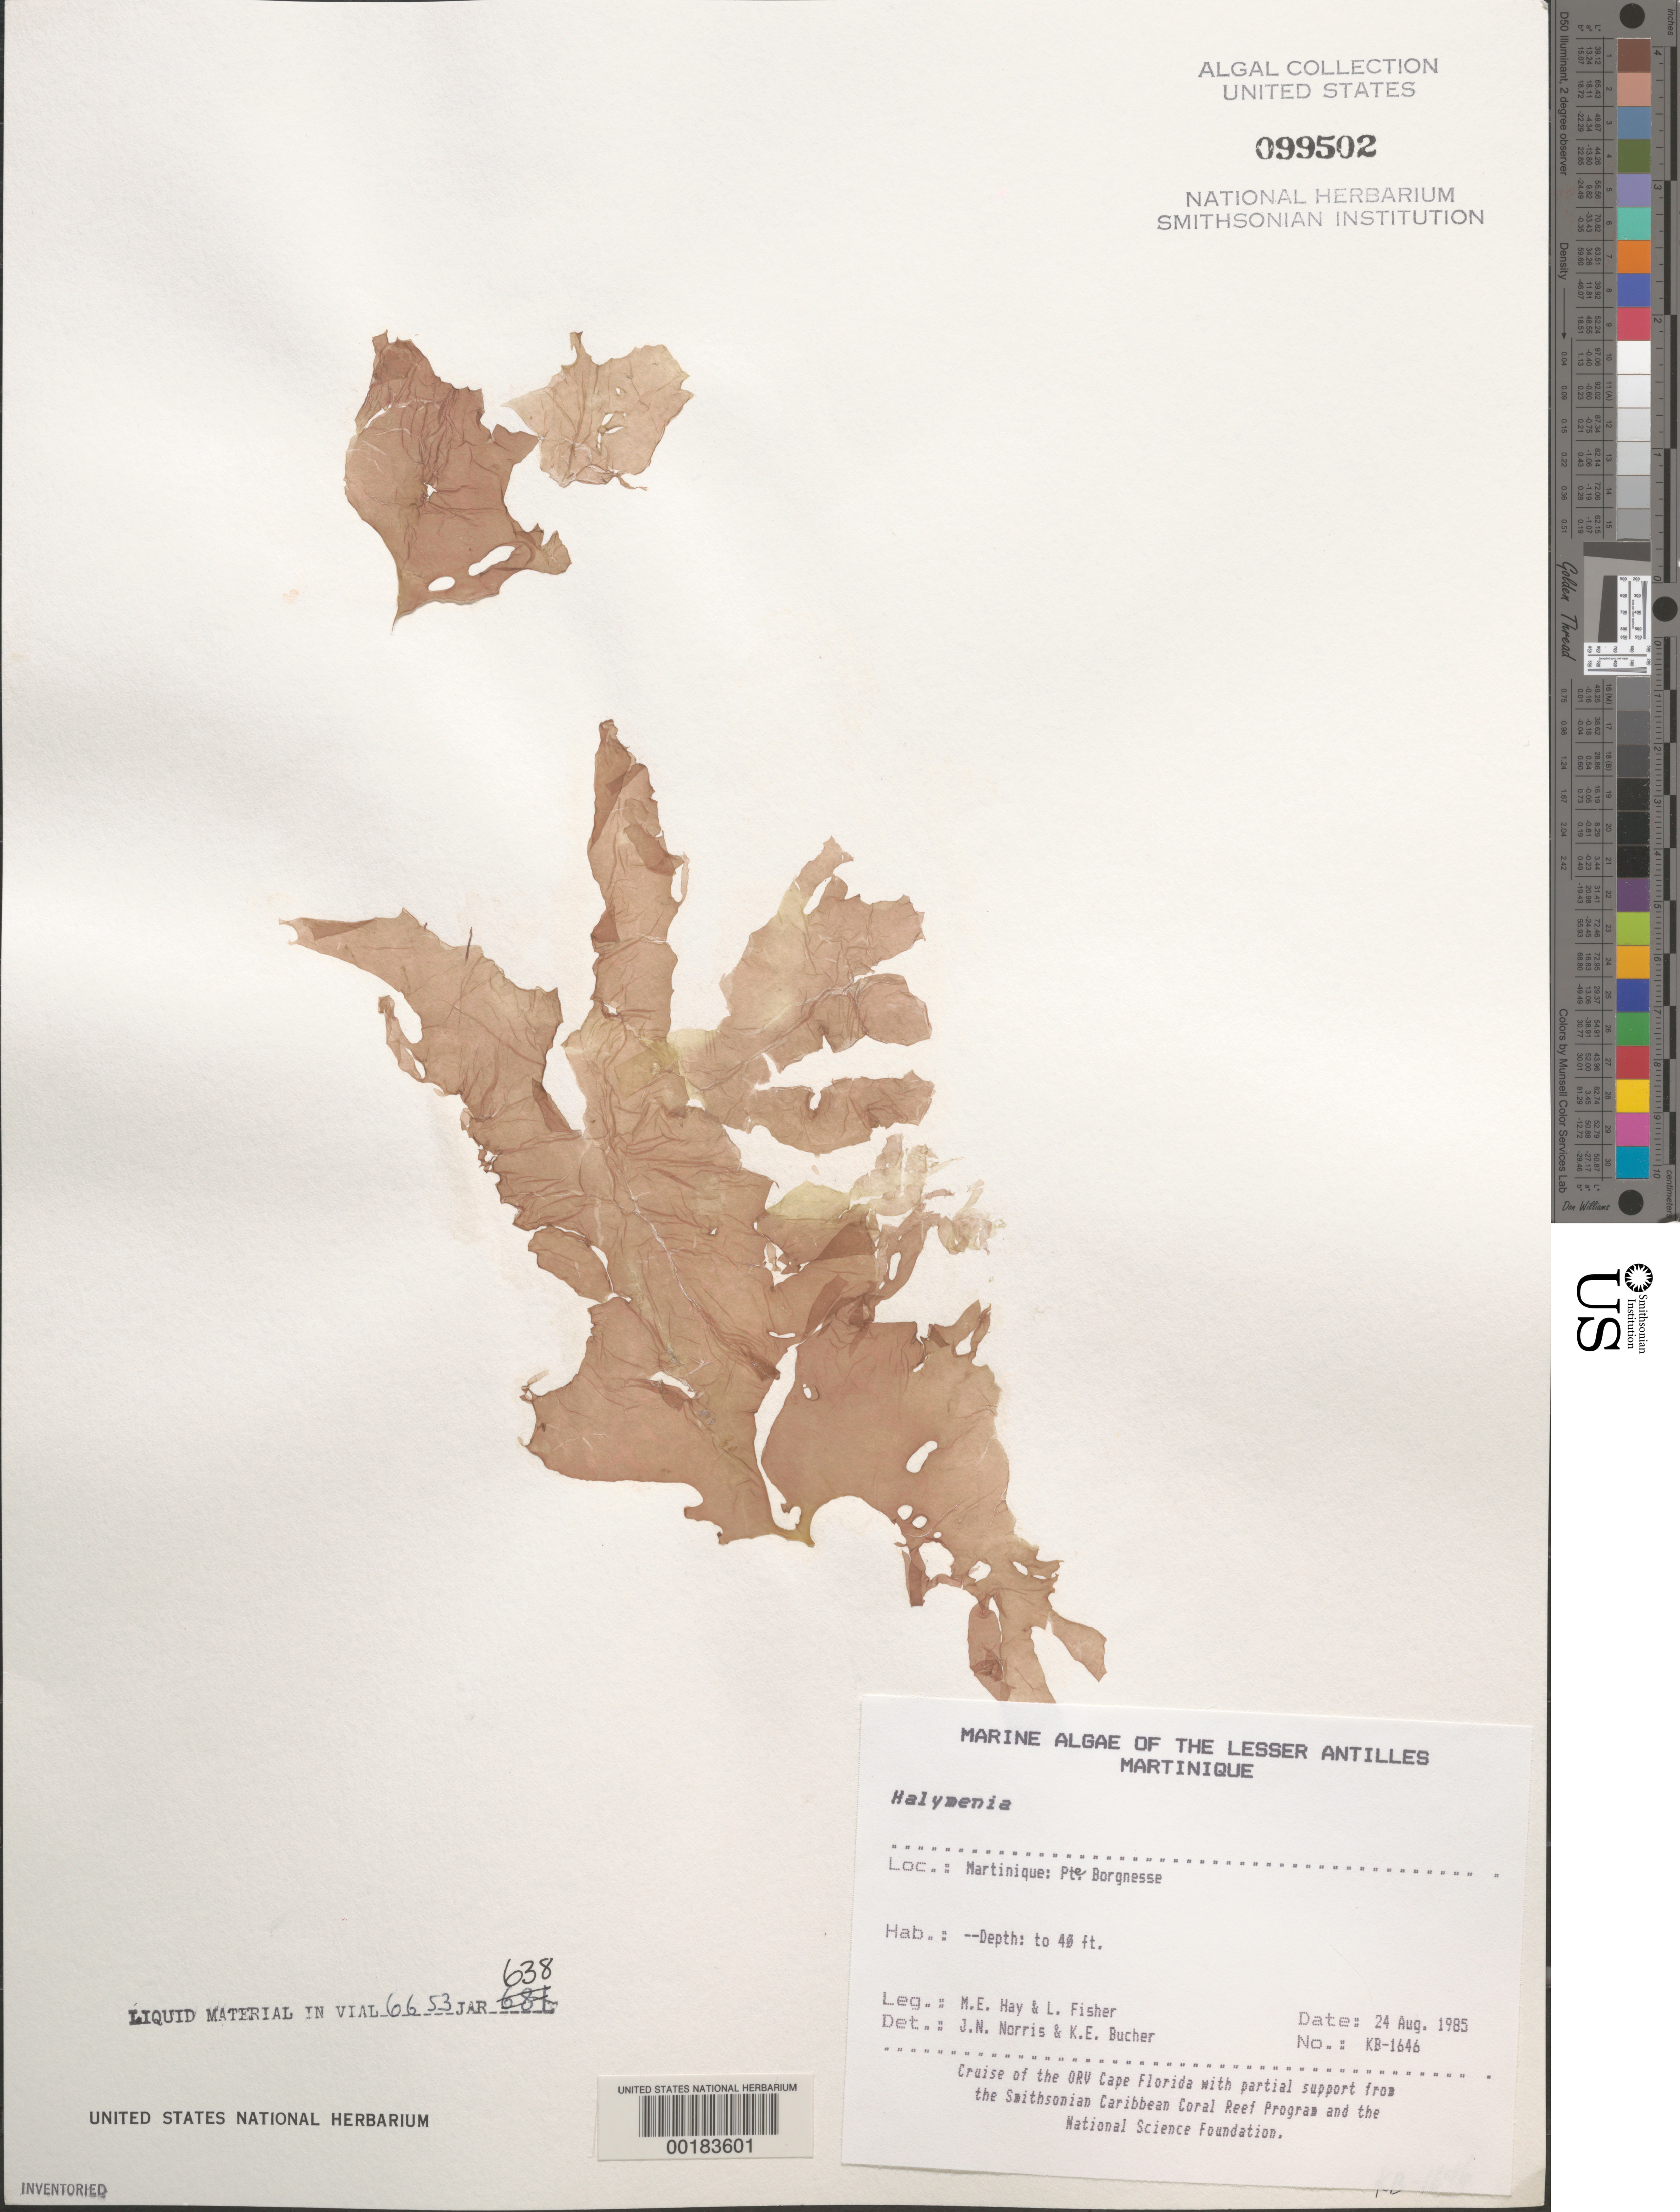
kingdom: Plantae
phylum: Rhodophyta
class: Florideophyceae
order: Halymeniales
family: Halymeniaceae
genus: Halymenia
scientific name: Halymenia sp.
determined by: Norris, J. N.; Bucher, K. E.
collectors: M. E. Hay & L. Fisher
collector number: KB-1646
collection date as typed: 24 Aug 1985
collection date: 1985-08-24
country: Martinique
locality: Pointe Borgnesse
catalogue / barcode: US 99502